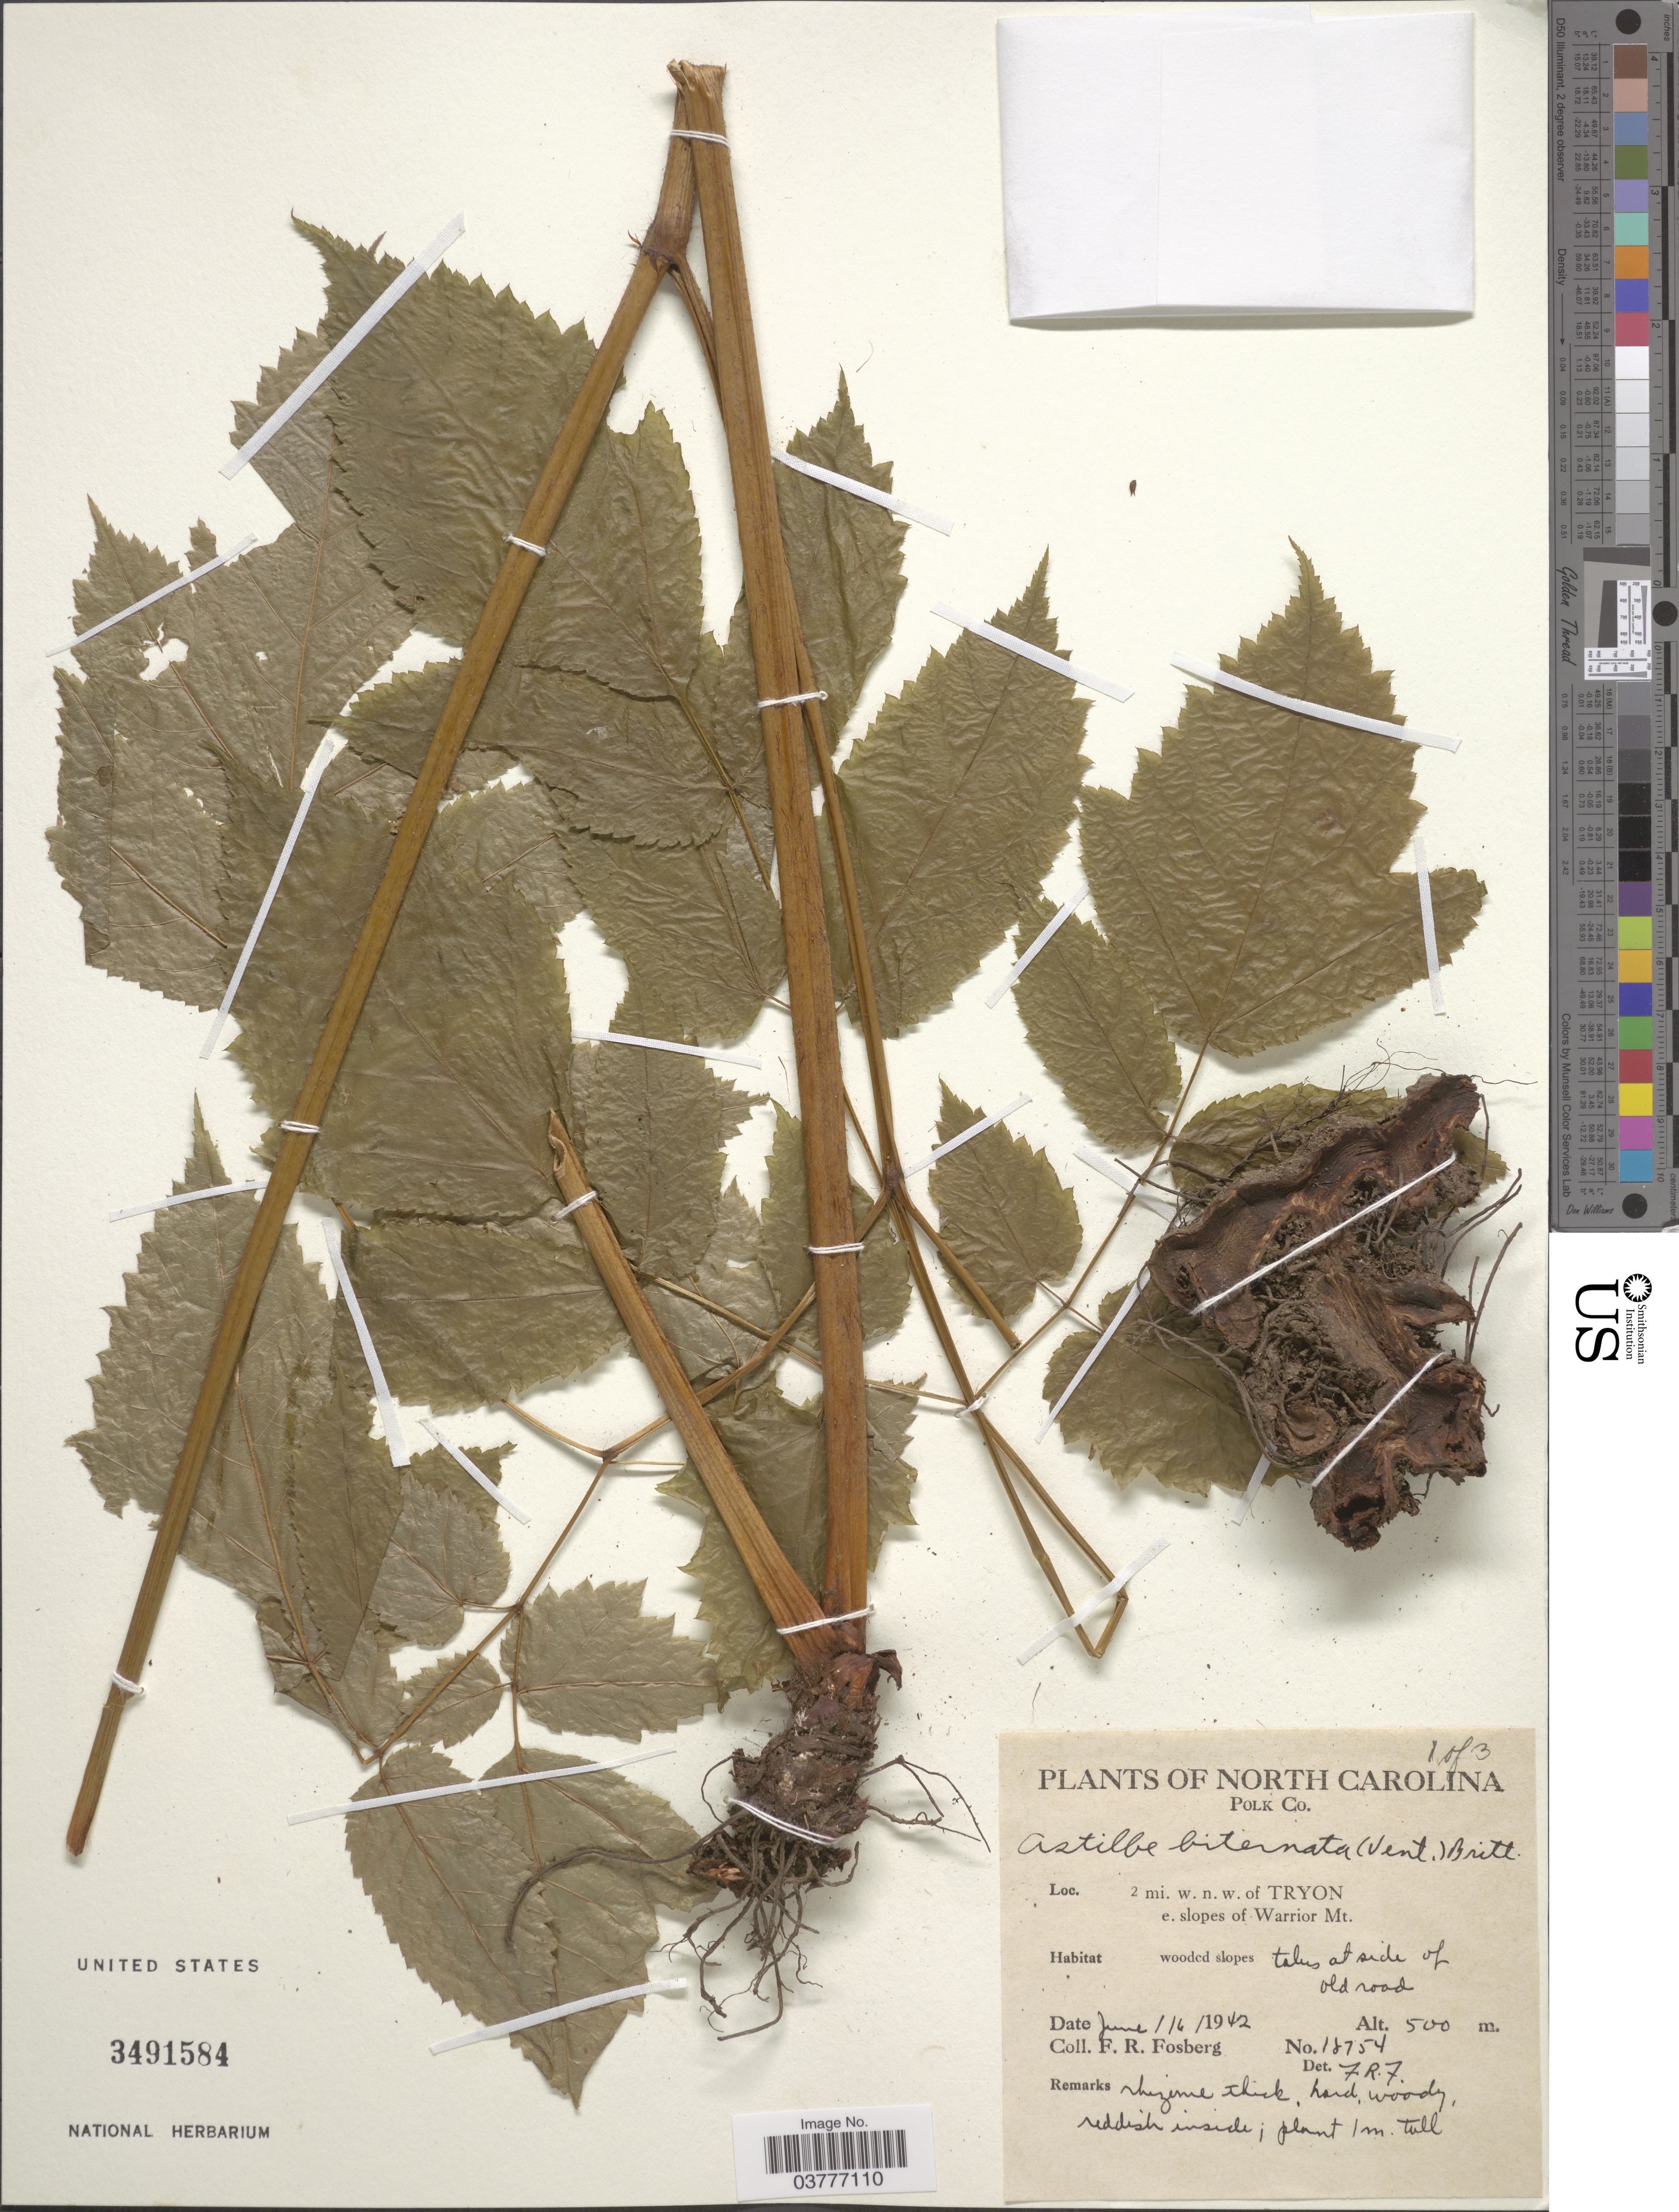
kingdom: Plantae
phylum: Tracheophyta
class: Magnoliopsida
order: Saxifragales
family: Saxifragaceae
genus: Astilbe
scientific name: Astilbe biternata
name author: (Vent.) Britton ex Kearney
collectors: F. R. Fosberg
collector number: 18754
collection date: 1942-06-14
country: United States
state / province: North Carolina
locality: Polk Co. 2 mi. w. n. w. of Tryon. E. slopes of Warrior Mt. Talus at side of old road.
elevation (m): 500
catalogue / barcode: US 3491584